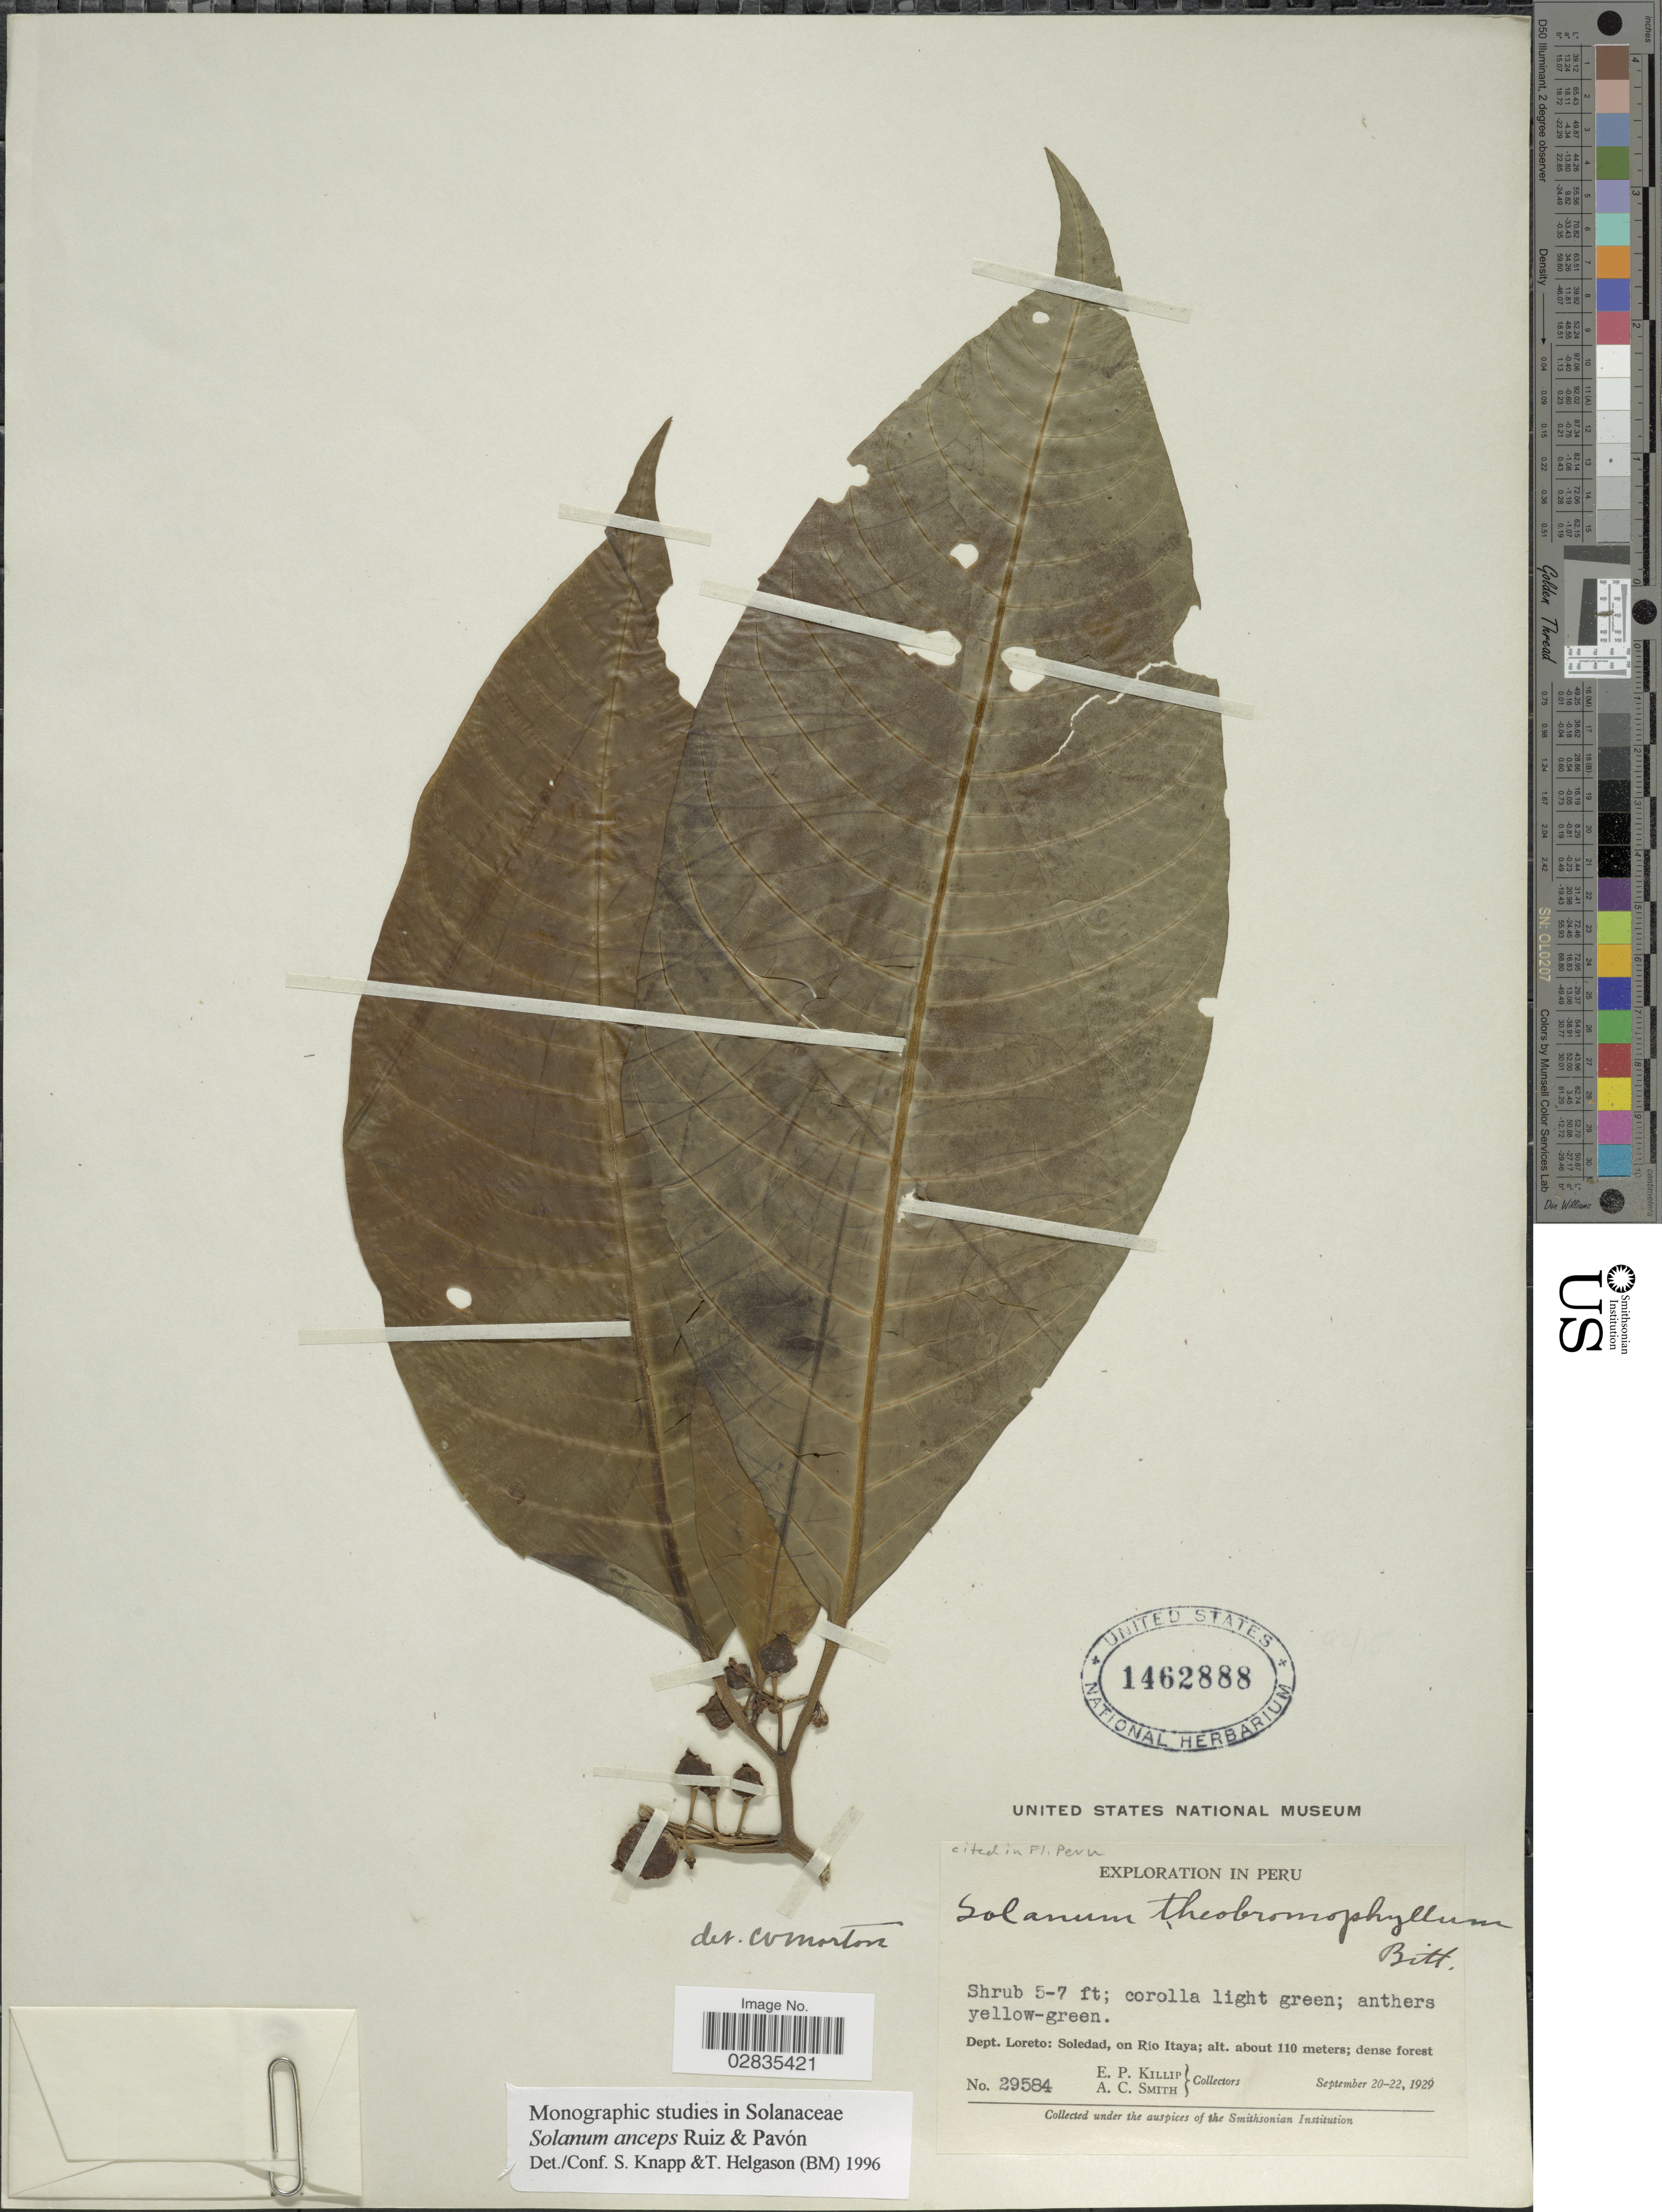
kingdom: Plantae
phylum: Tracheophyta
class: Magnoliopsida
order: Solanales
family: Solanaceae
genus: Solanum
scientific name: Solanum anceps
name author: Ruiz & Pav.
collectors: E. P. Killip & A. C. Smith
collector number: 29584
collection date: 1929-09-20/1929-09-22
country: Peru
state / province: Loreto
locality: Dept. Loreto: San Antonio, on Rio Itaya.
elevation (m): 110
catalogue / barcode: US 1462888